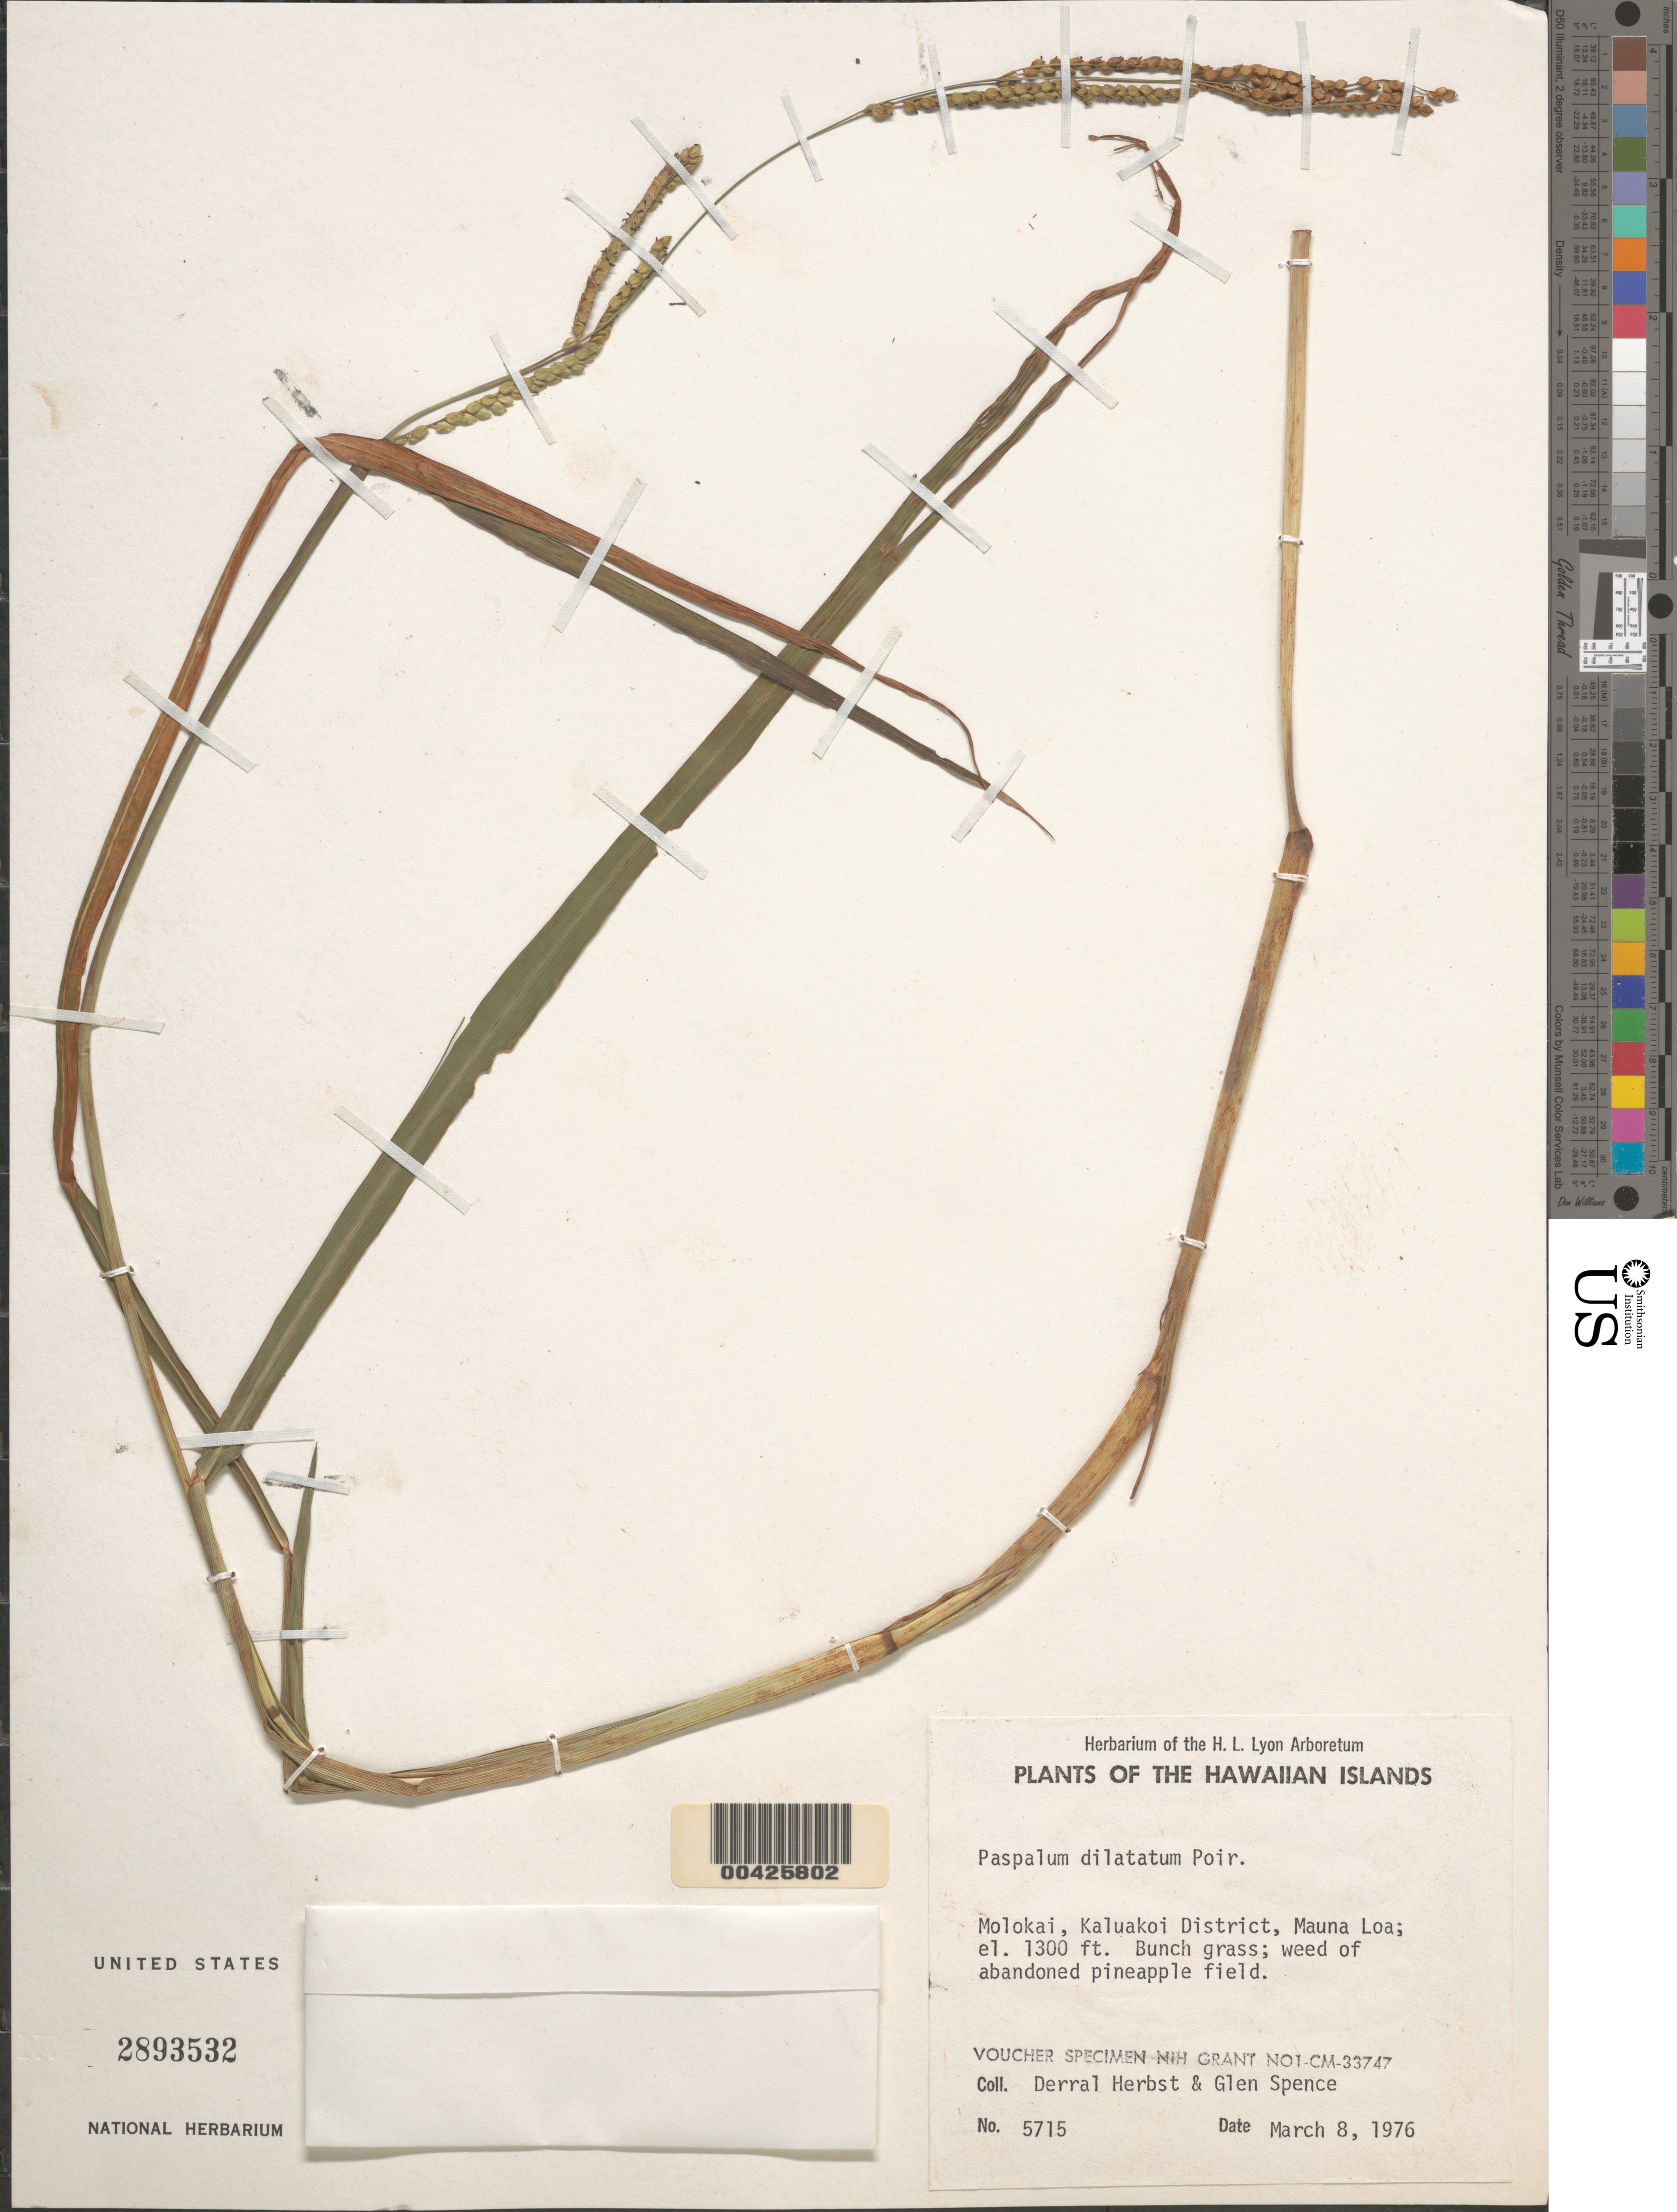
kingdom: Plantae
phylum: Tracheophyta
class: Liliopsida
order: Poales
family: Poaceae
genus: Paspalum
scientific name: Paspalum dilatatum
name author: Poir. in Lam.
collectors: D. R. Herbst & G. Spence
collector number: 5715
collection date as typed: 8 Mar 1976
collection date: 1976-03-08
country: United States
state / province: Hawaii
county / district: Maui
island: Moloka'i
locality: Kaluakoi District, Mauna Loa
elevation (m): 396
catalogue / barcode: US 2893532